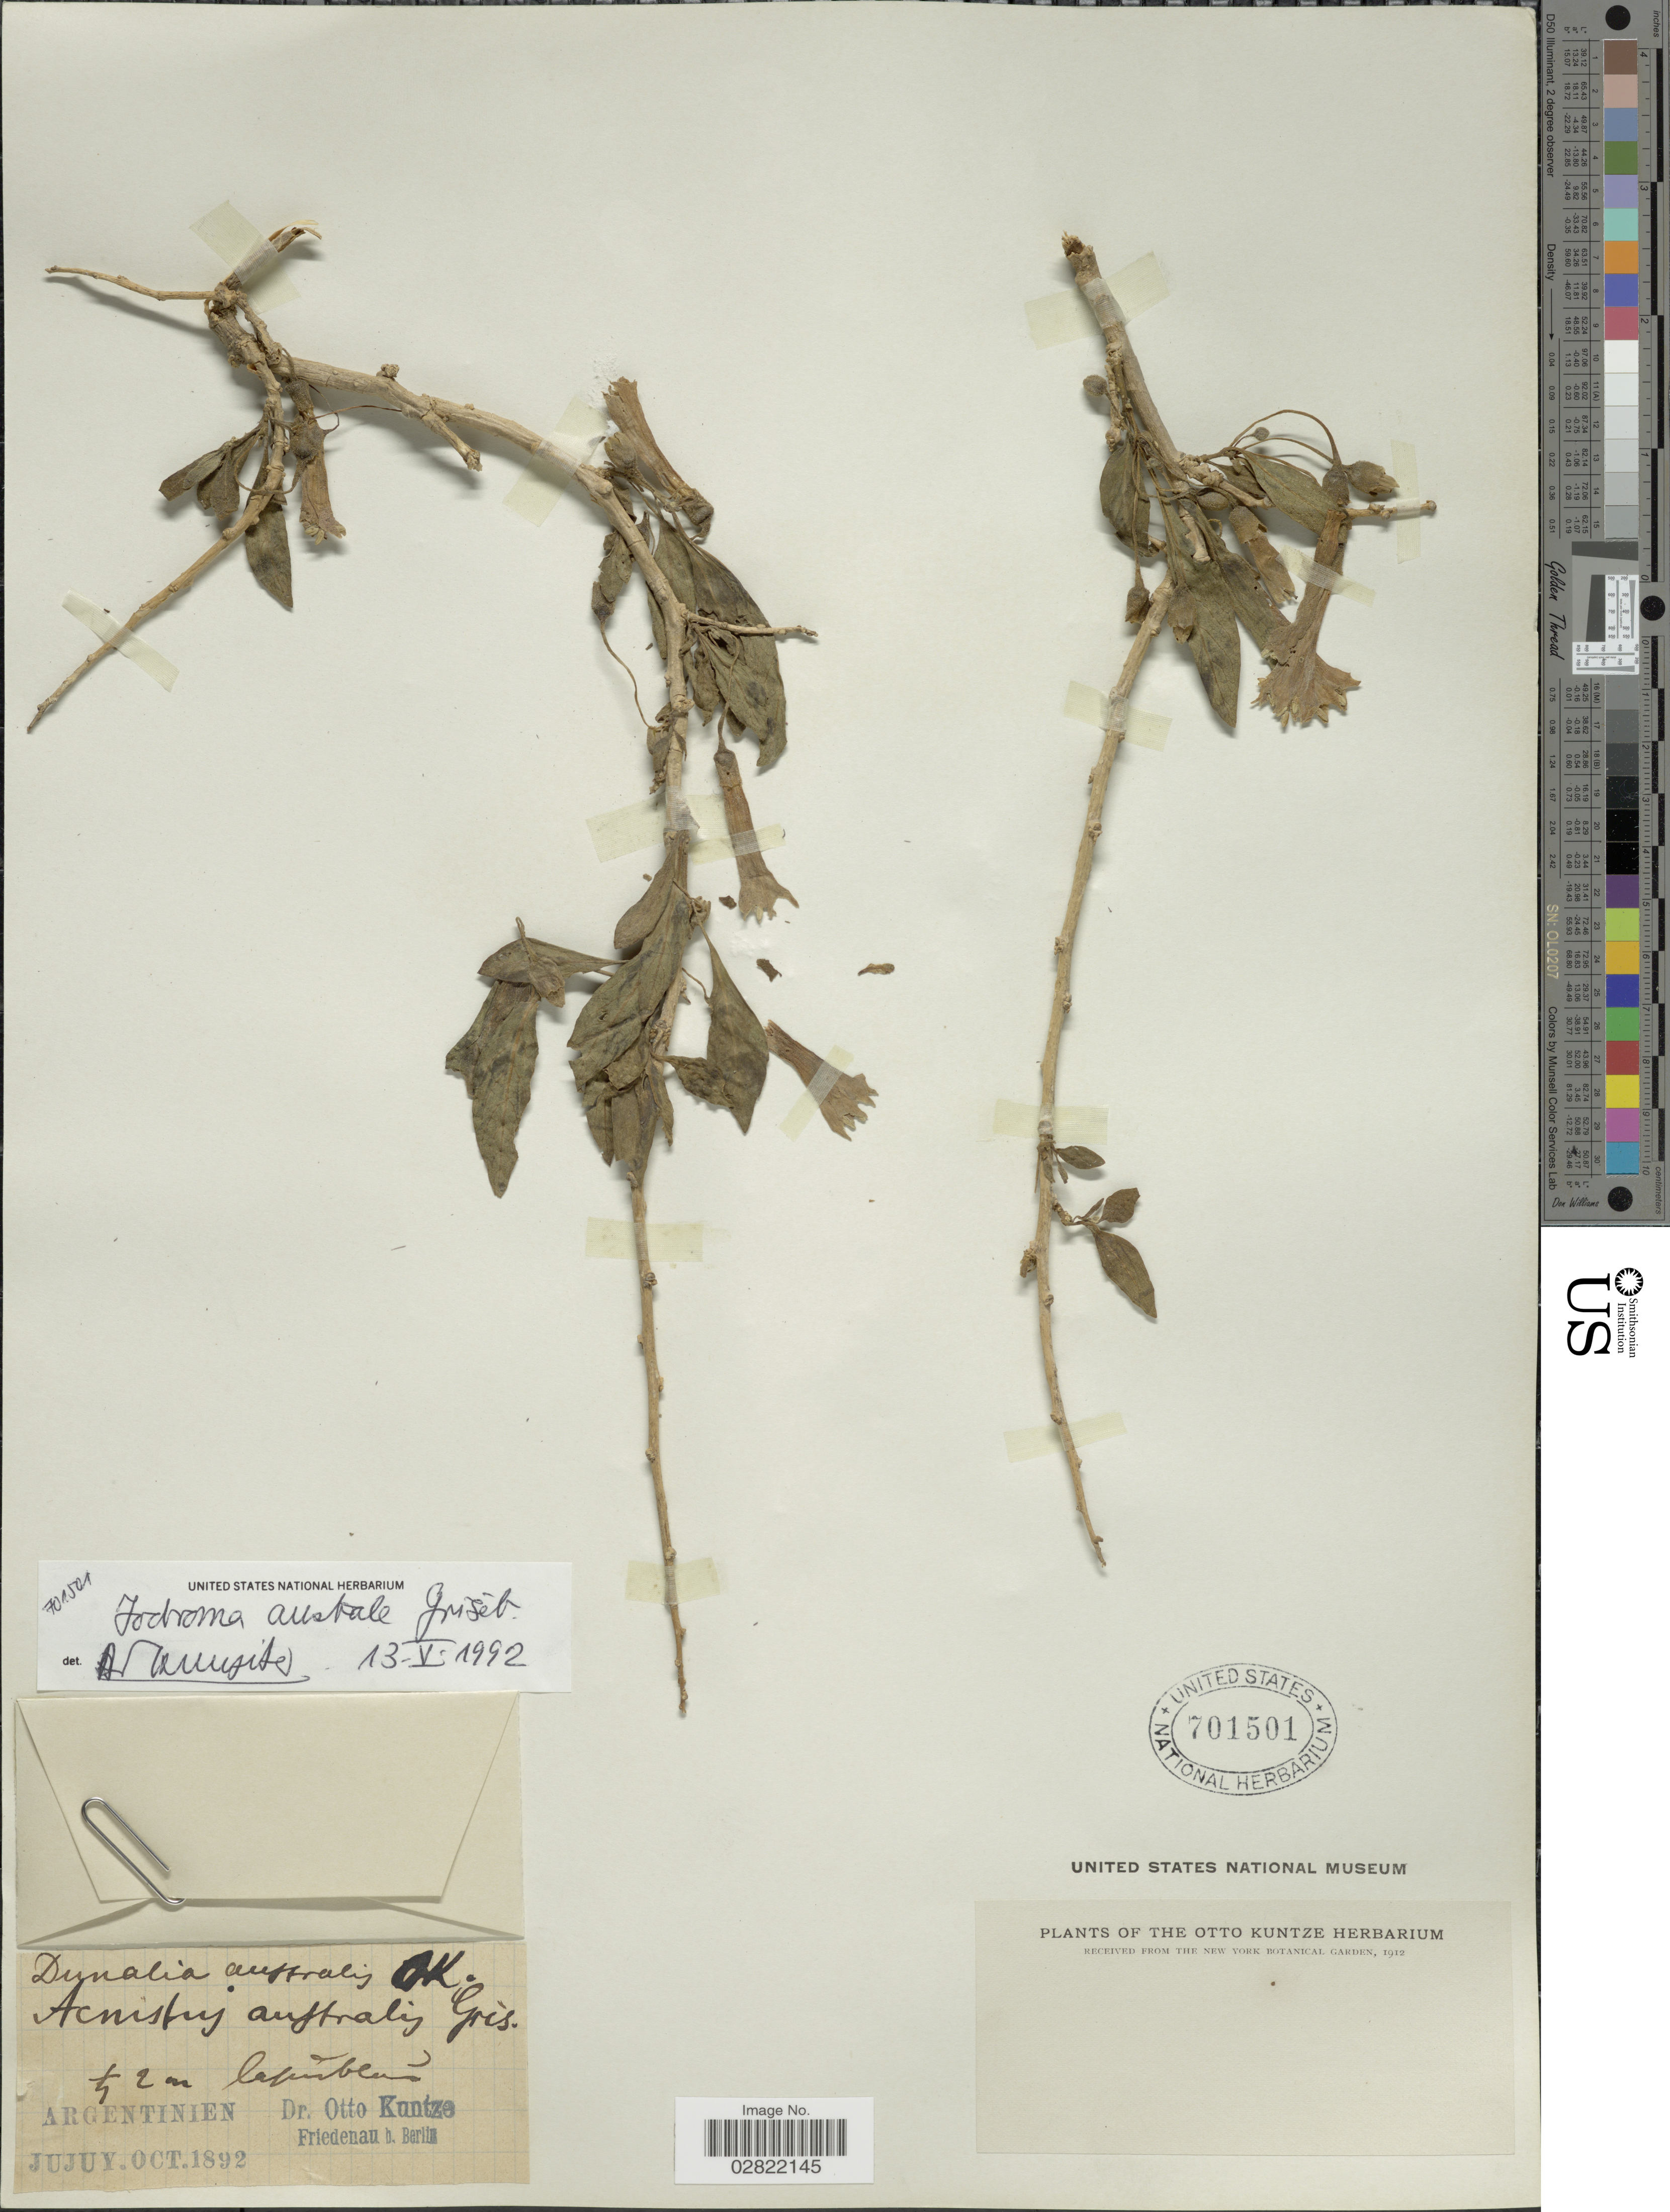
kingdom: Plantae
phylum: Tracheophyta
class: Magnoliopsida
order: Solanales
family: Solanaceae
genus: Iochroma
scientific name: Iochroma australe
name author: Griseb.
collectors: C.E.O. Kuntze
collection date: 1892-10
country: Argentina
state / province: Jujuy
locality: Argentinien, Jujuy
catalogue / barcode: US 701501